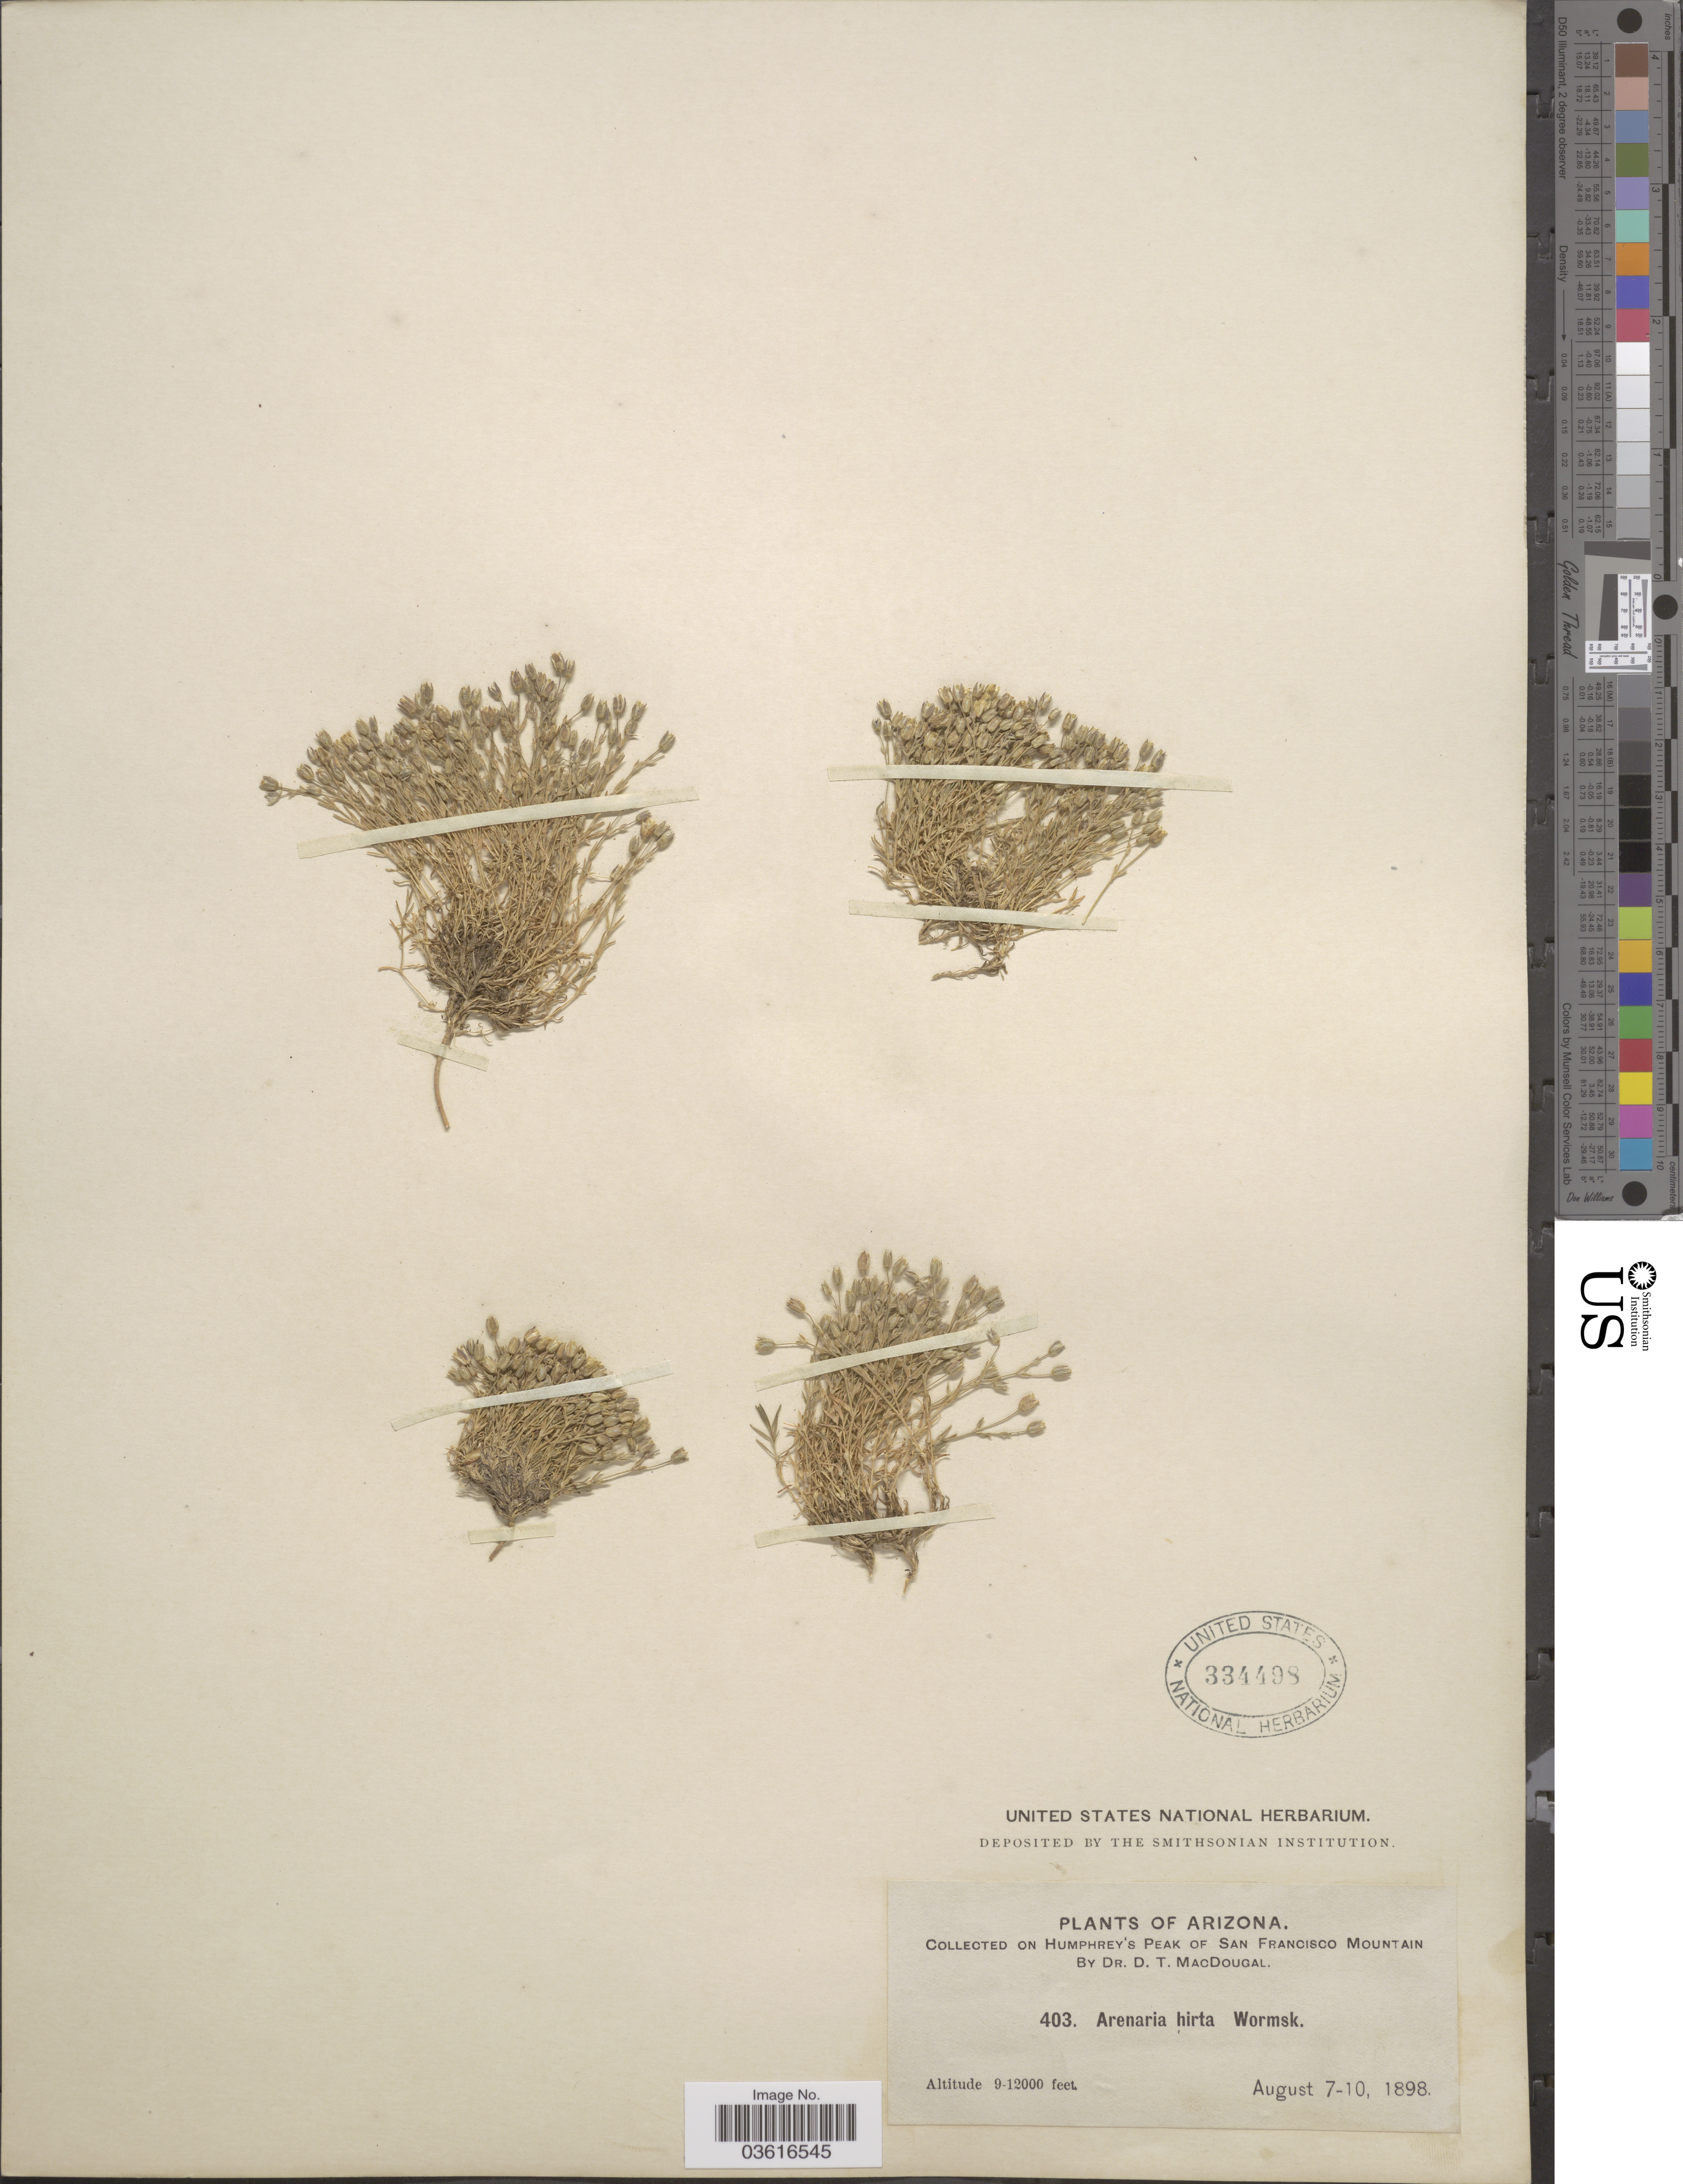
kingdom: Plantae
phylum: Tracheophyta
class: Magnoliopsida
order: Caryophyllales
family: Caryophyllaceae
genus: Minuartia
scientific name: Minuartia propinqua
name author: (Richardson) House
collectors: D. T. MacDougal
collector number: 403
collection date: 1898-08-07/1898-08-10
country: United States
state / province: Arizona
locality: On Humphrey's Peak and San Francisco Mountain.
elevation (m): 2743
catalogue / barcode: US 334498